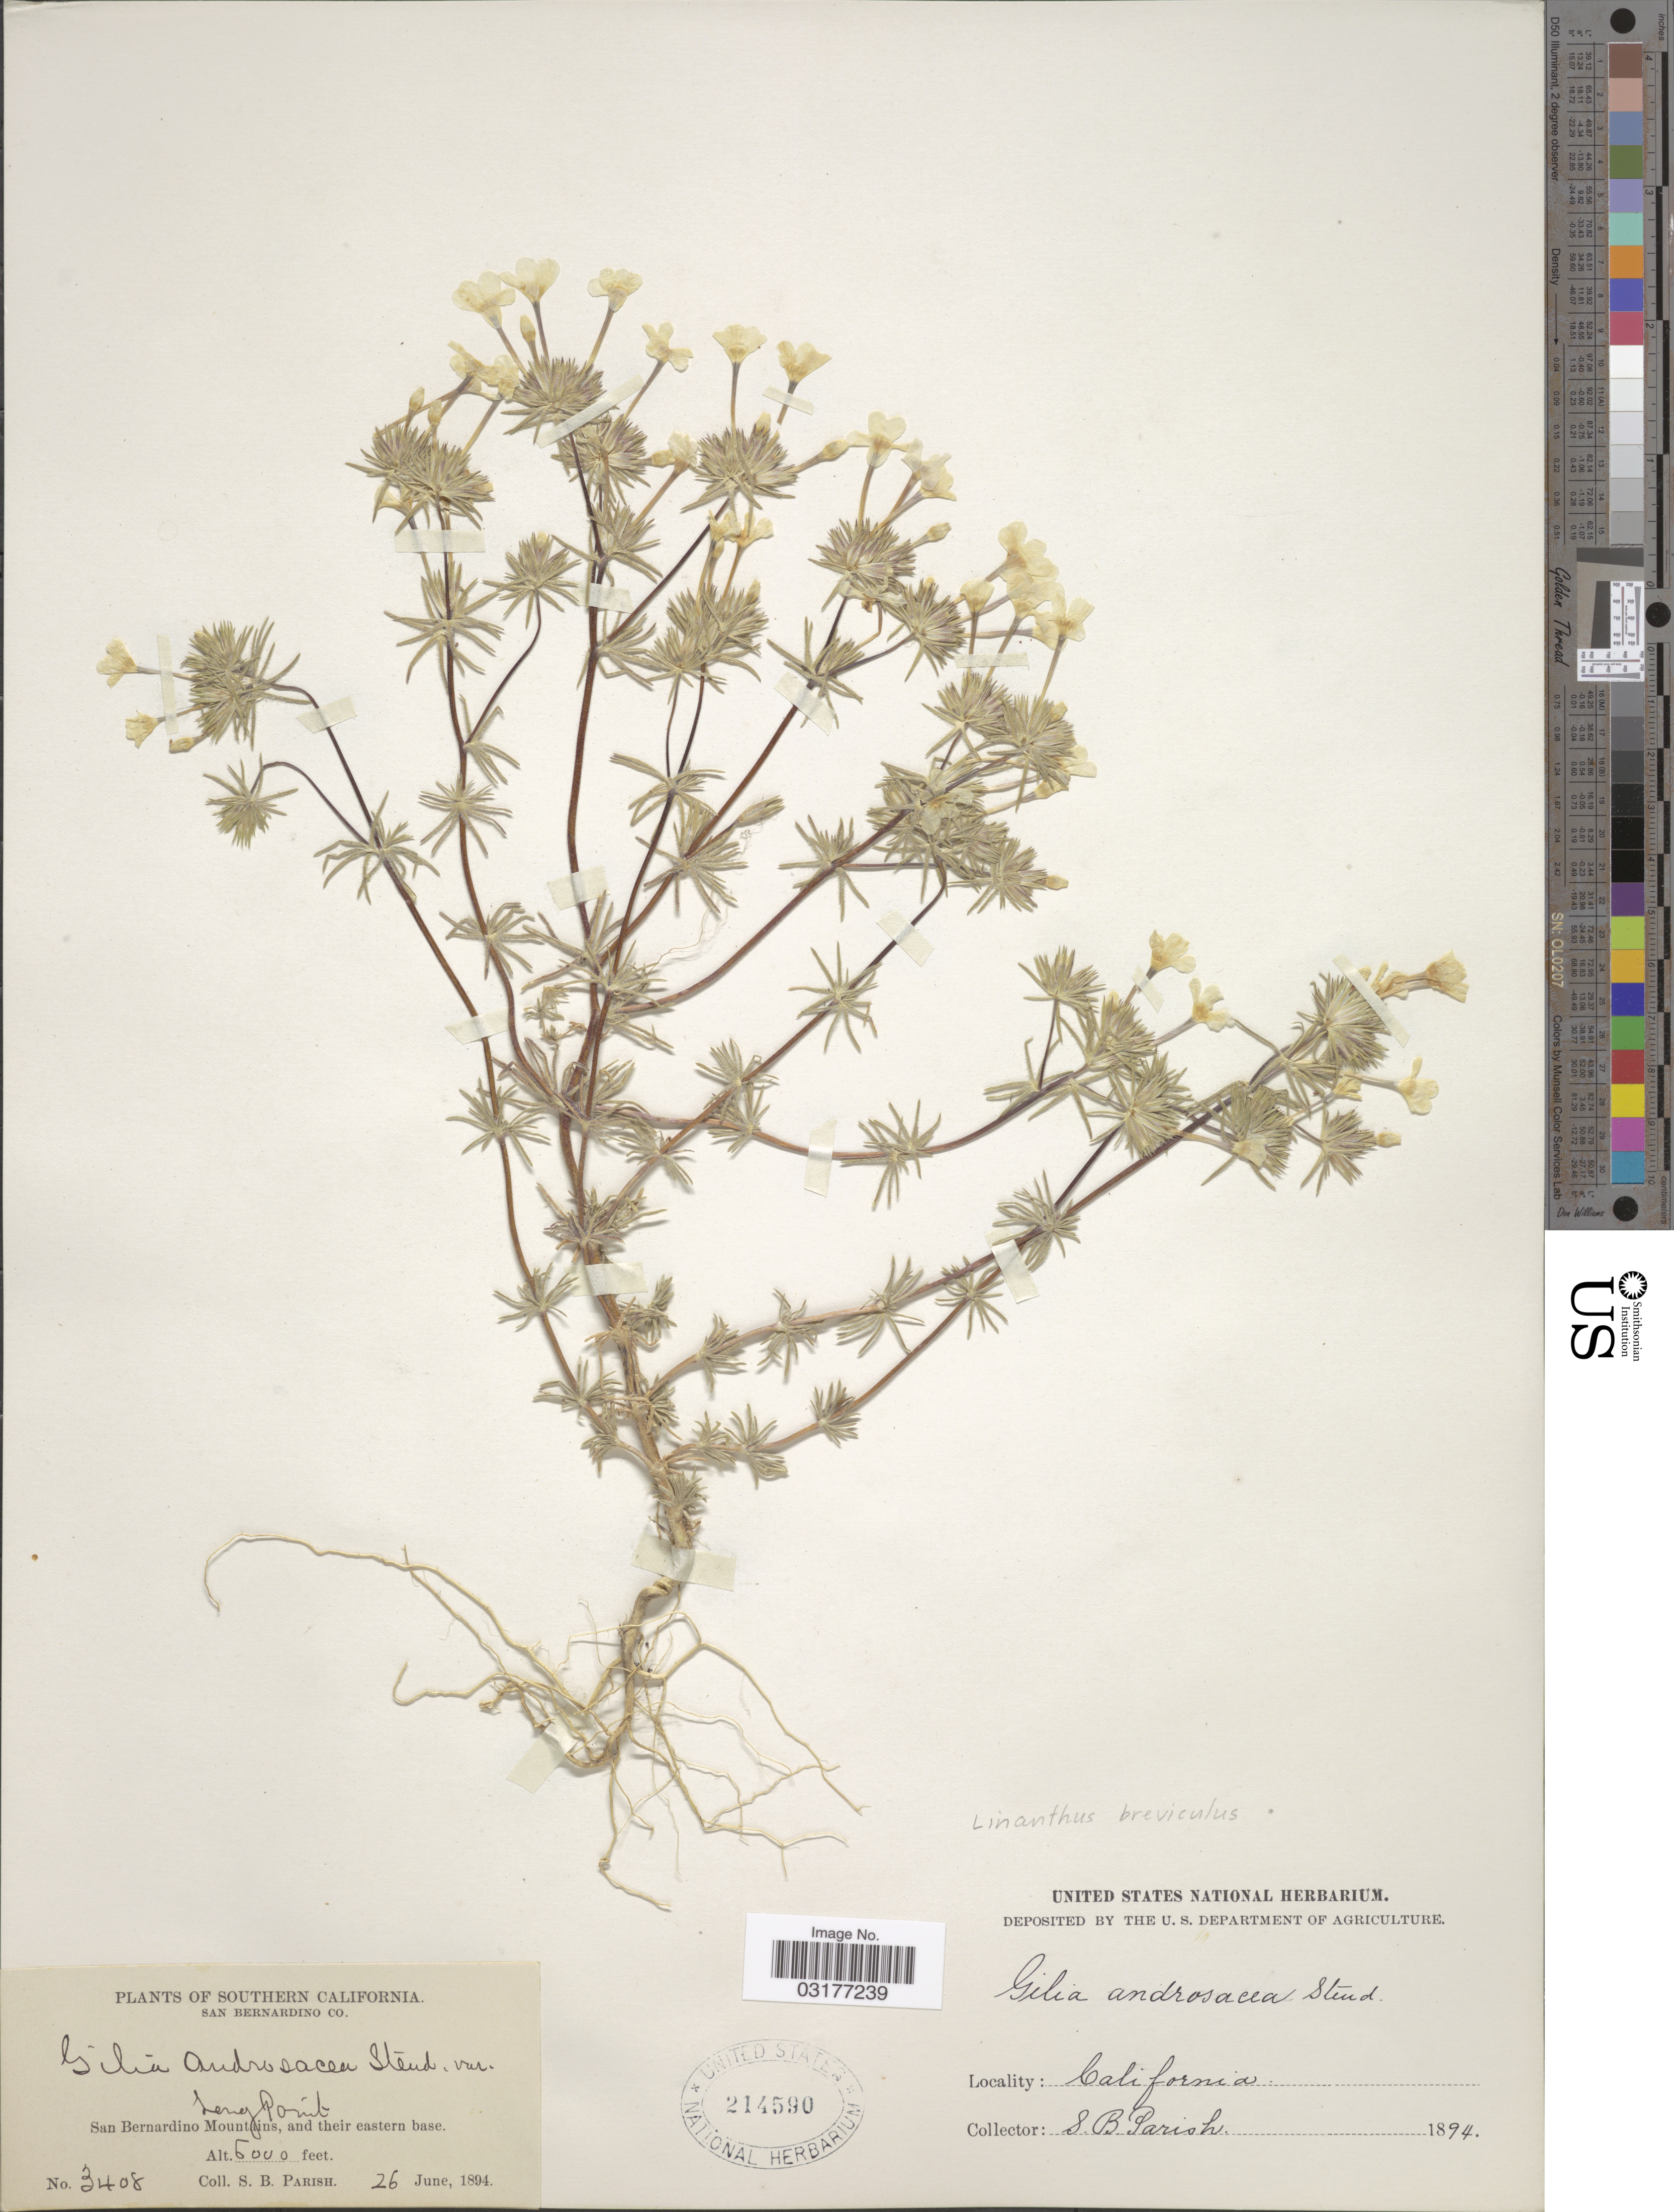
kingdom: Plantae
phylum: Tracheophyta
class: Magnoliopsida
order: Ericales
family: Polemoniaceae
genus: Leptosiphon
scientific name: Leptosiphon breviculus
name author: (A. Gray) J.M. Porter & L.A. Johnson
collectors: S. B. Parish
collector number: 3408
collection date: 1894-06-26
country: United States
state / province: California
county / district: San Bernardino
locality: Southern California. San Bernardino Co. Long Point. San Bernardino Mountains, and their eastern base.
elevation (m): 1829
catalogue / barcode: US 214590